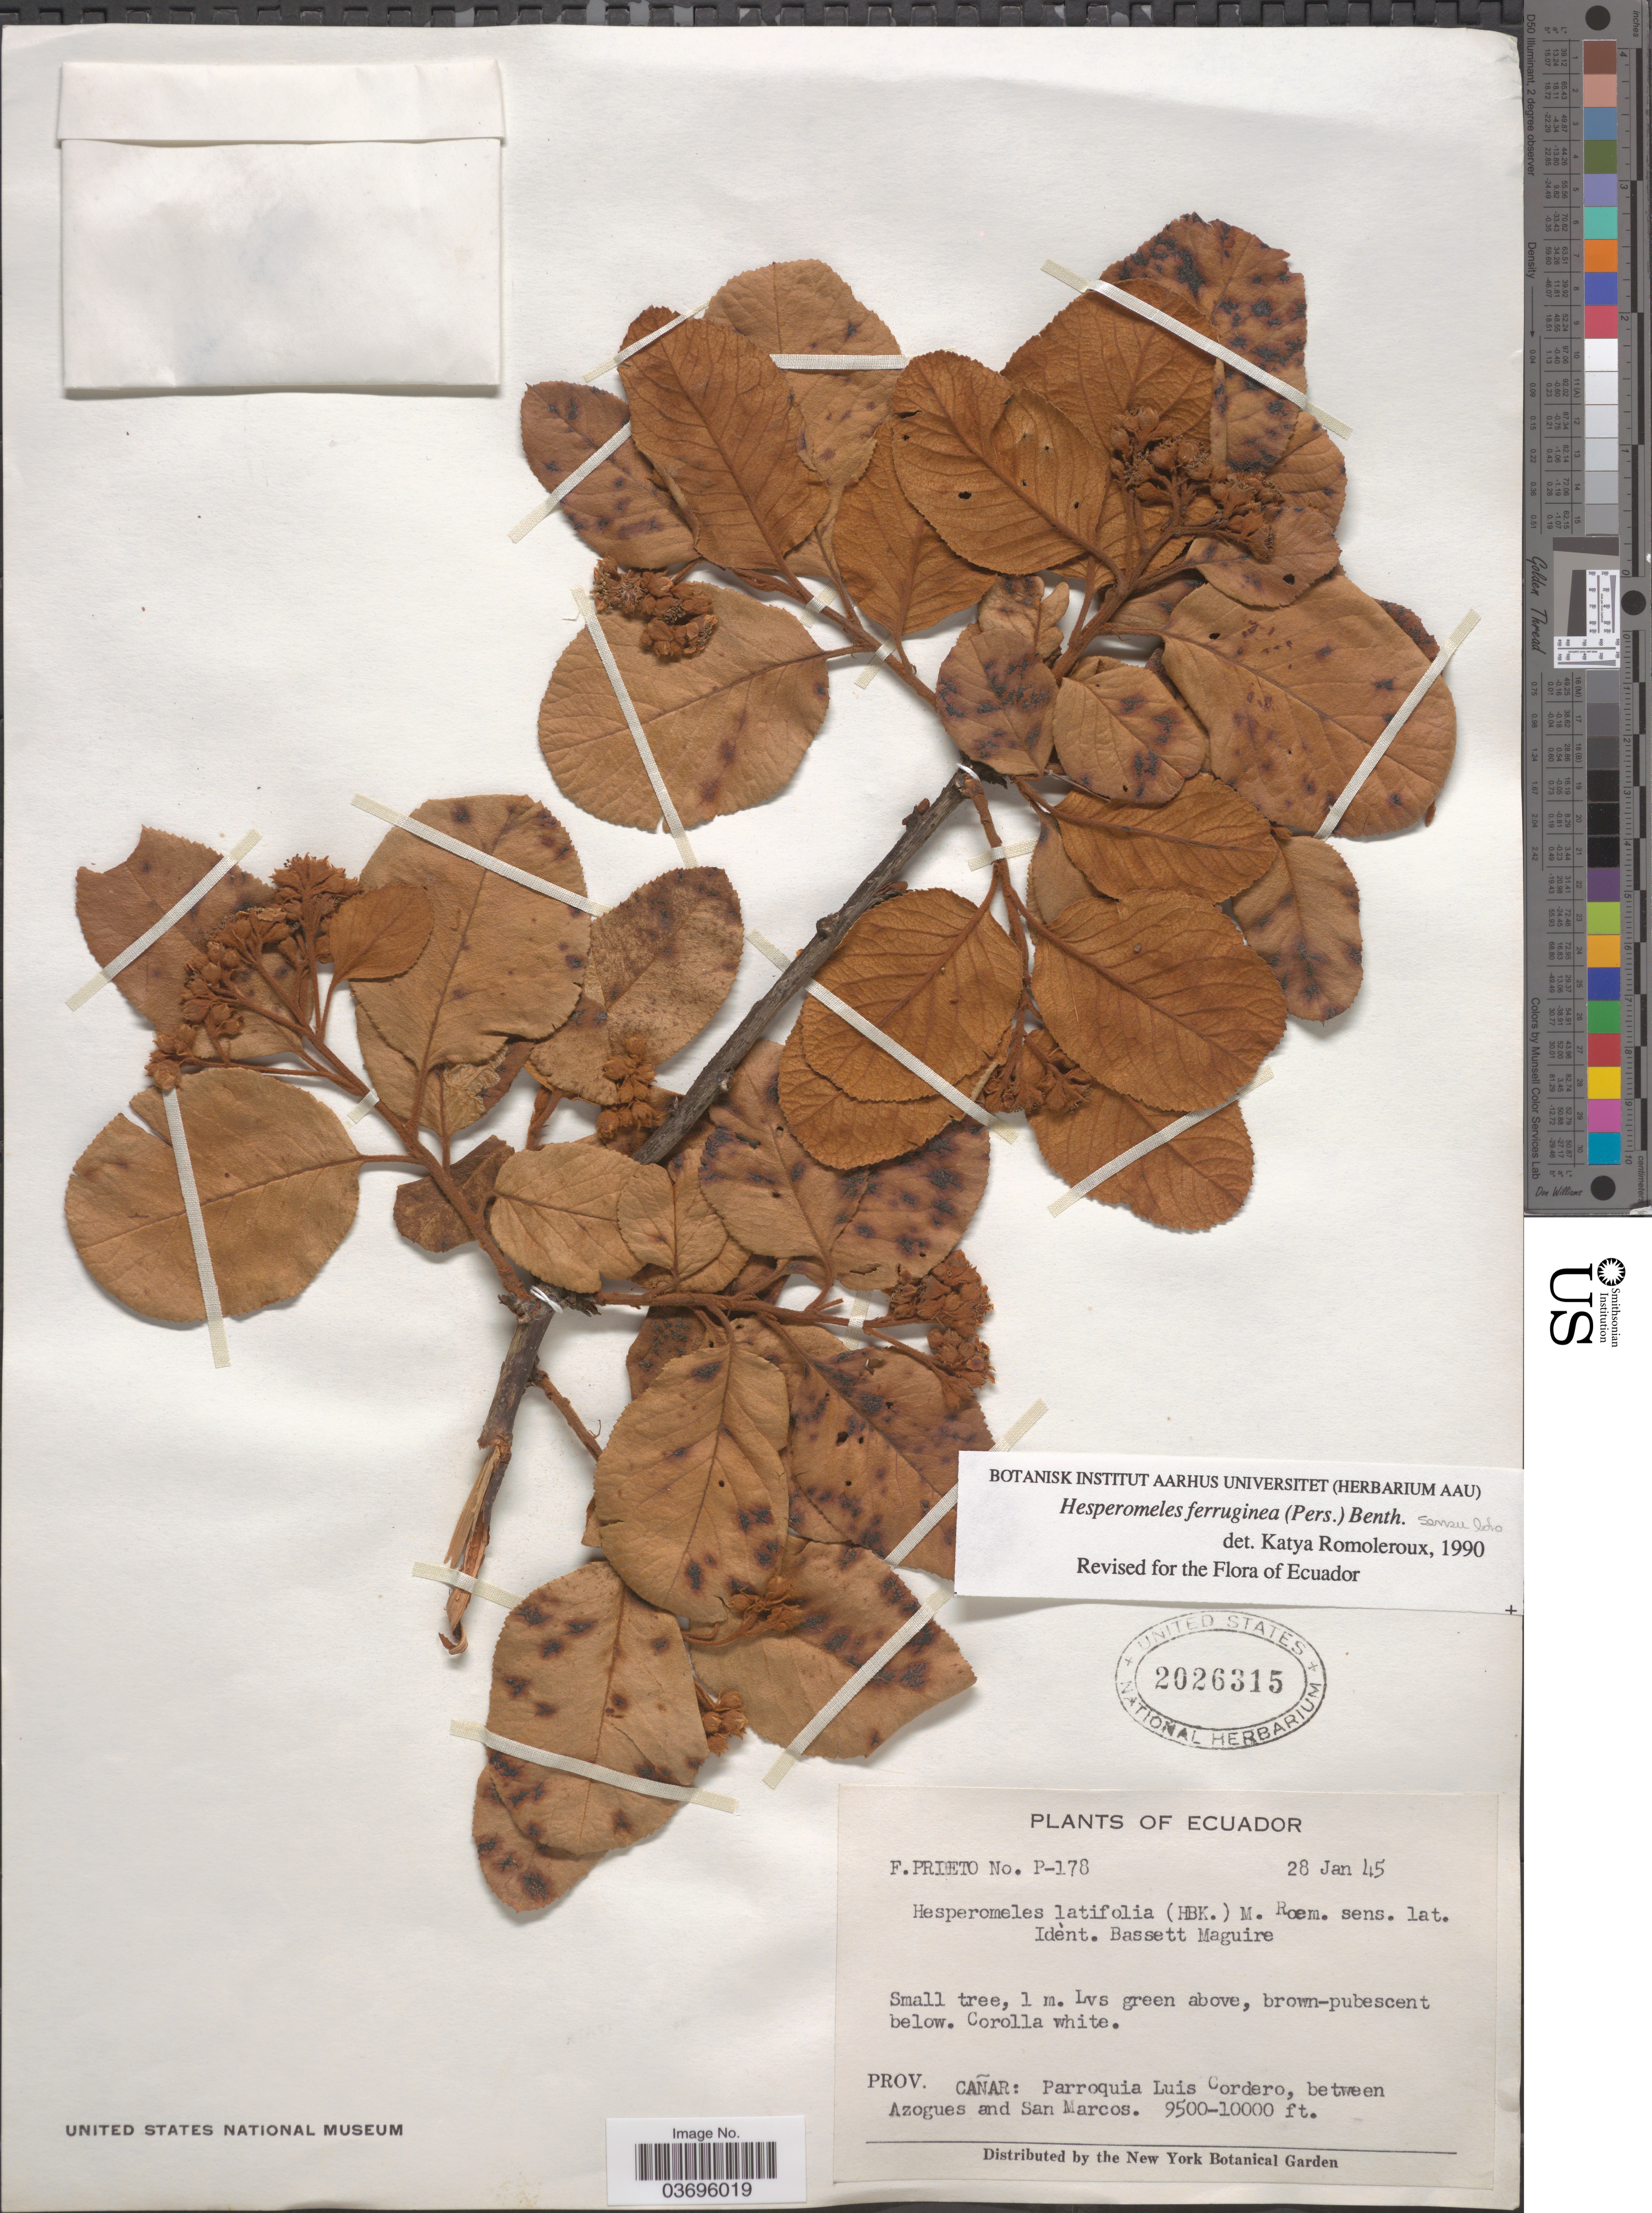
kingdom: Plantae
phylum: Tracheophyta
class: Magnoliopsida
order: Rosales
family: Rosaceae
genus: Hesperomeles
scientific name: Hesperomeles ferruginea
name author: (Juss. ex Pers.) Benth.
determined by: Romoleroux, K.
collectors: F. Prieto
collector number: P-178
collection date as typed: Transcribed d/m/y: 28/1/45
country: Ecuador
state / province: Cañar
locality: Parroquia Luis Cordero, between Azogues and San Marcos.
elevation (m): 2896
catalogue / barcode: US 2026315